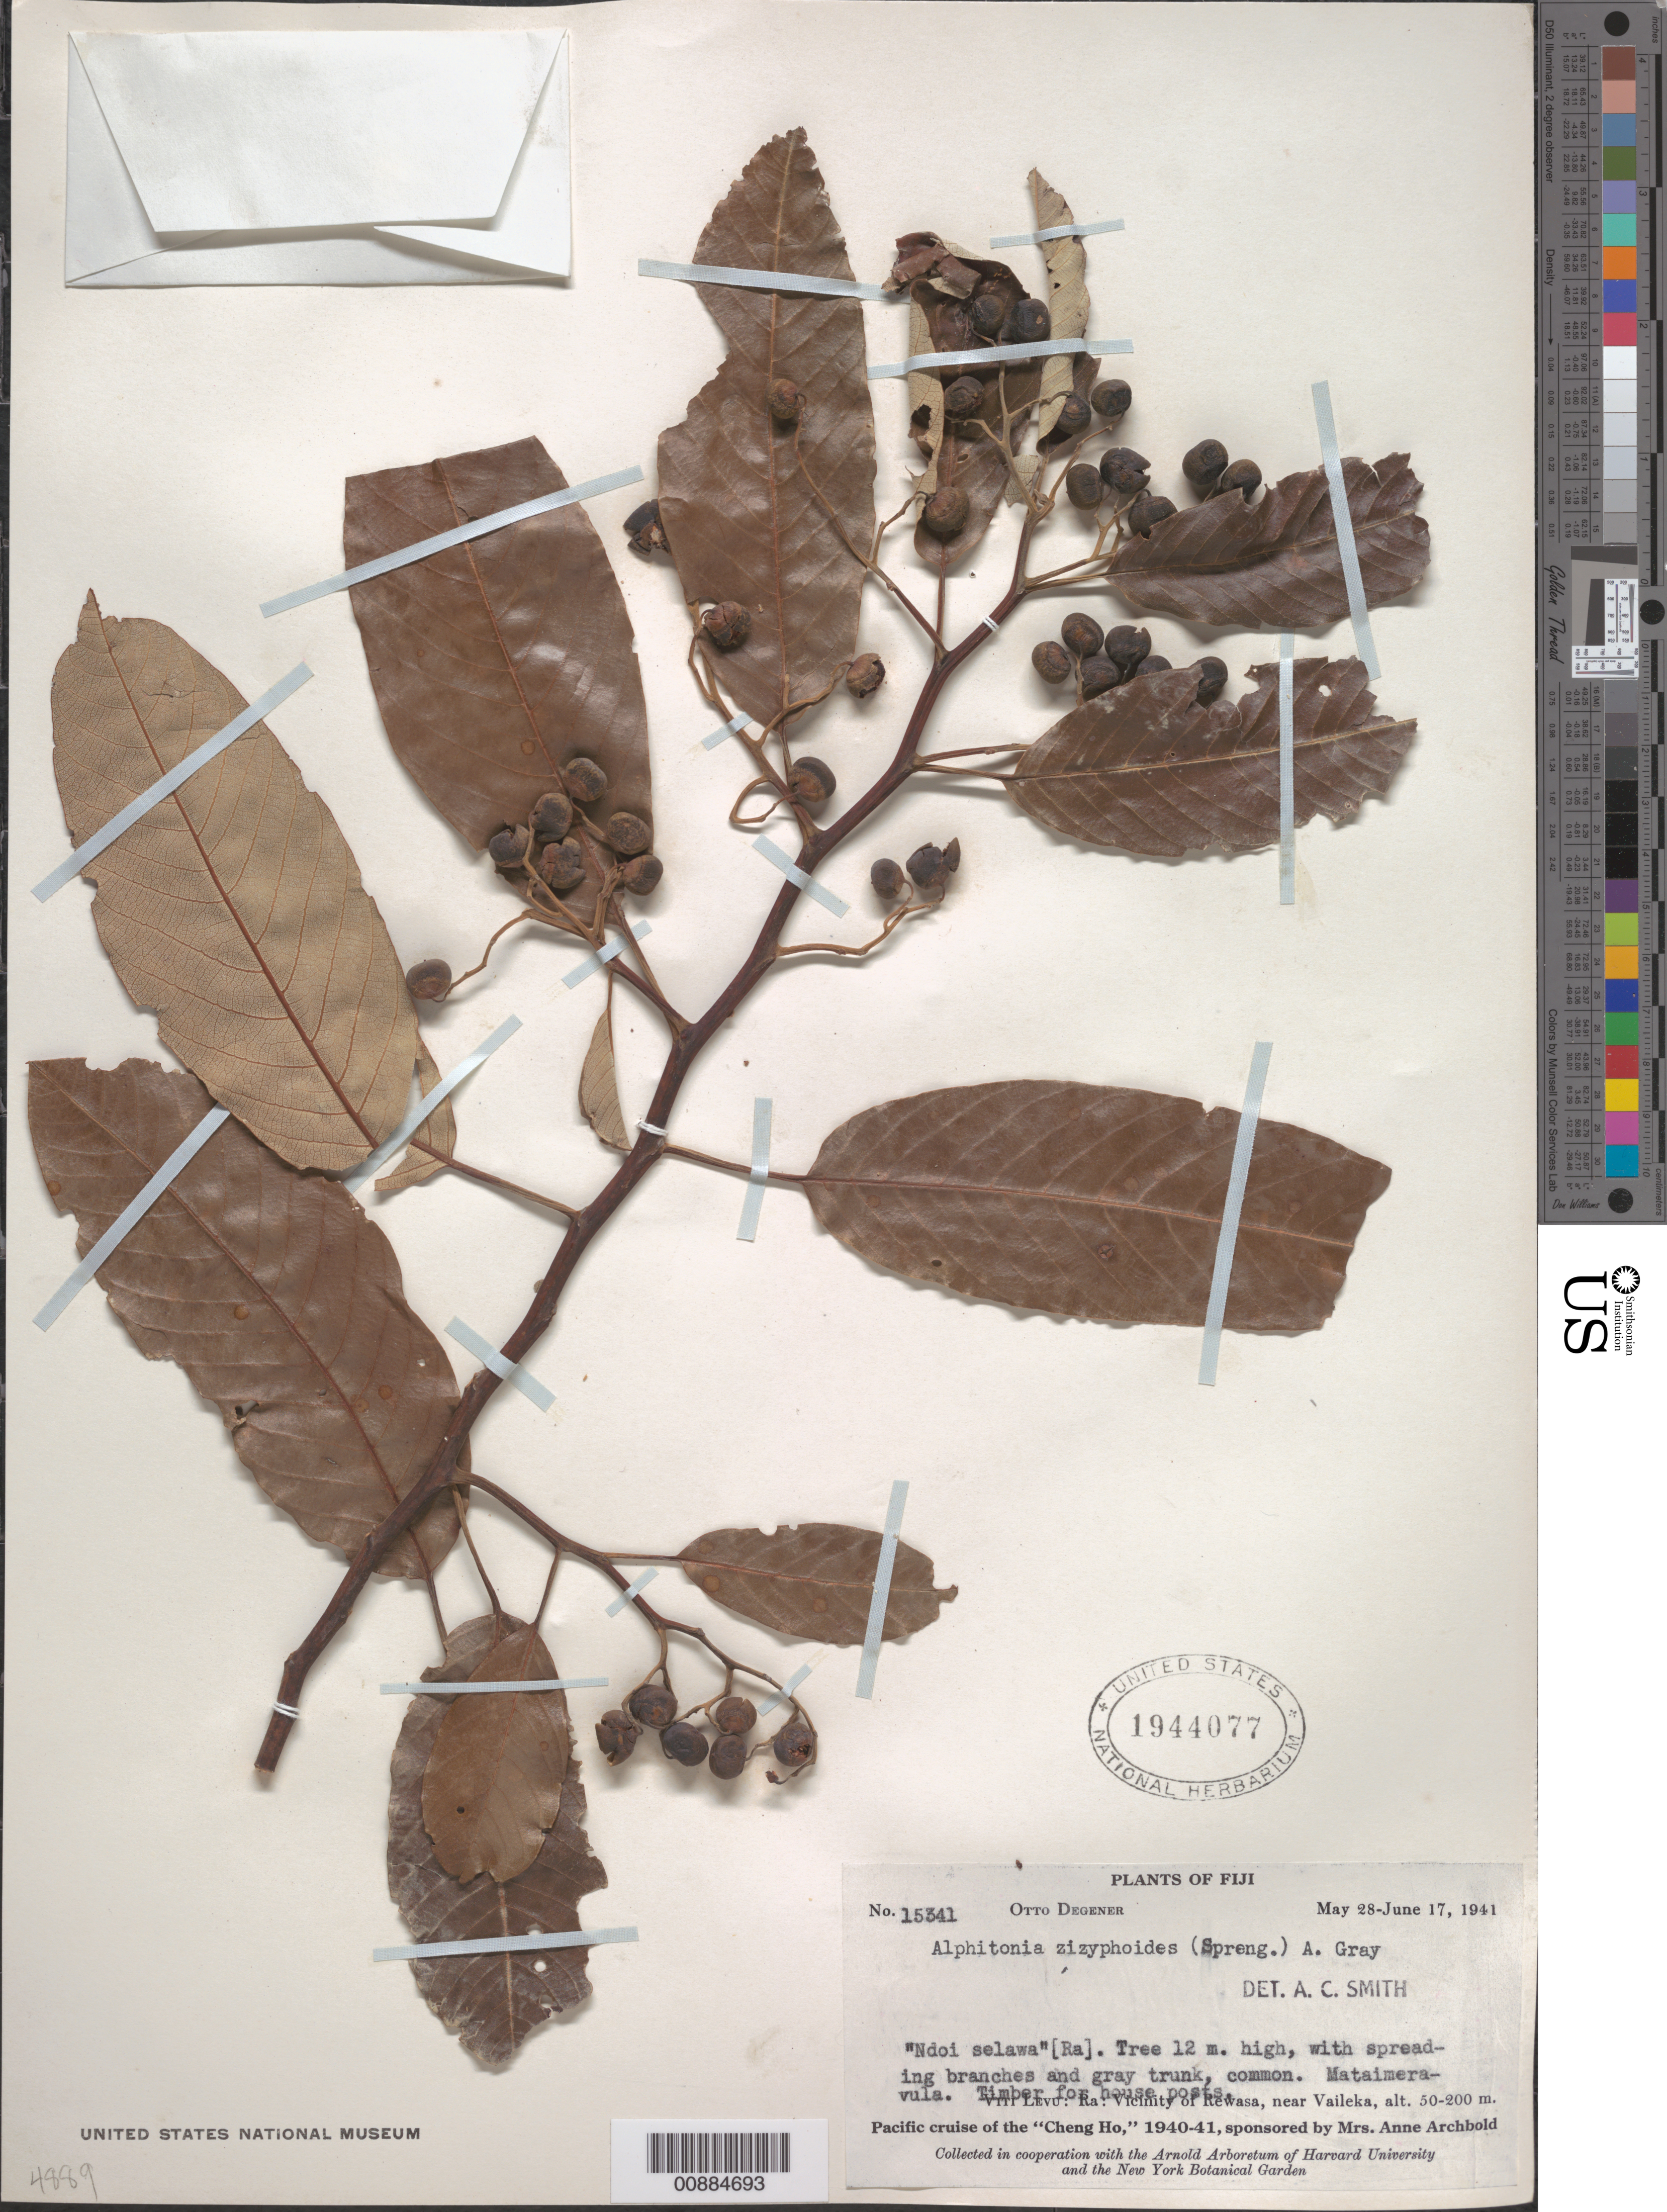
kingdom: Plantae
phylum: Tracheophyta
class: Magnoliopsida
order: Rosales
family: Rhamnaceae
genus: Alphitonia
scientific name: Alphitonia zizyphoides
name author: (Sol. ex Spreng.) A. Gray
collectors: O. Degener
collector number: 15341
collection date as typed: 28 May 1941 to 17 Jun 1941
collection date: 1941-05-28/1941-06-17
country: Fiji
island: Viti Levu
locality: Ra; vicinity of Rewasa, near Vaileka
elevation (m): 50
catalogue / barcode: US 1944077